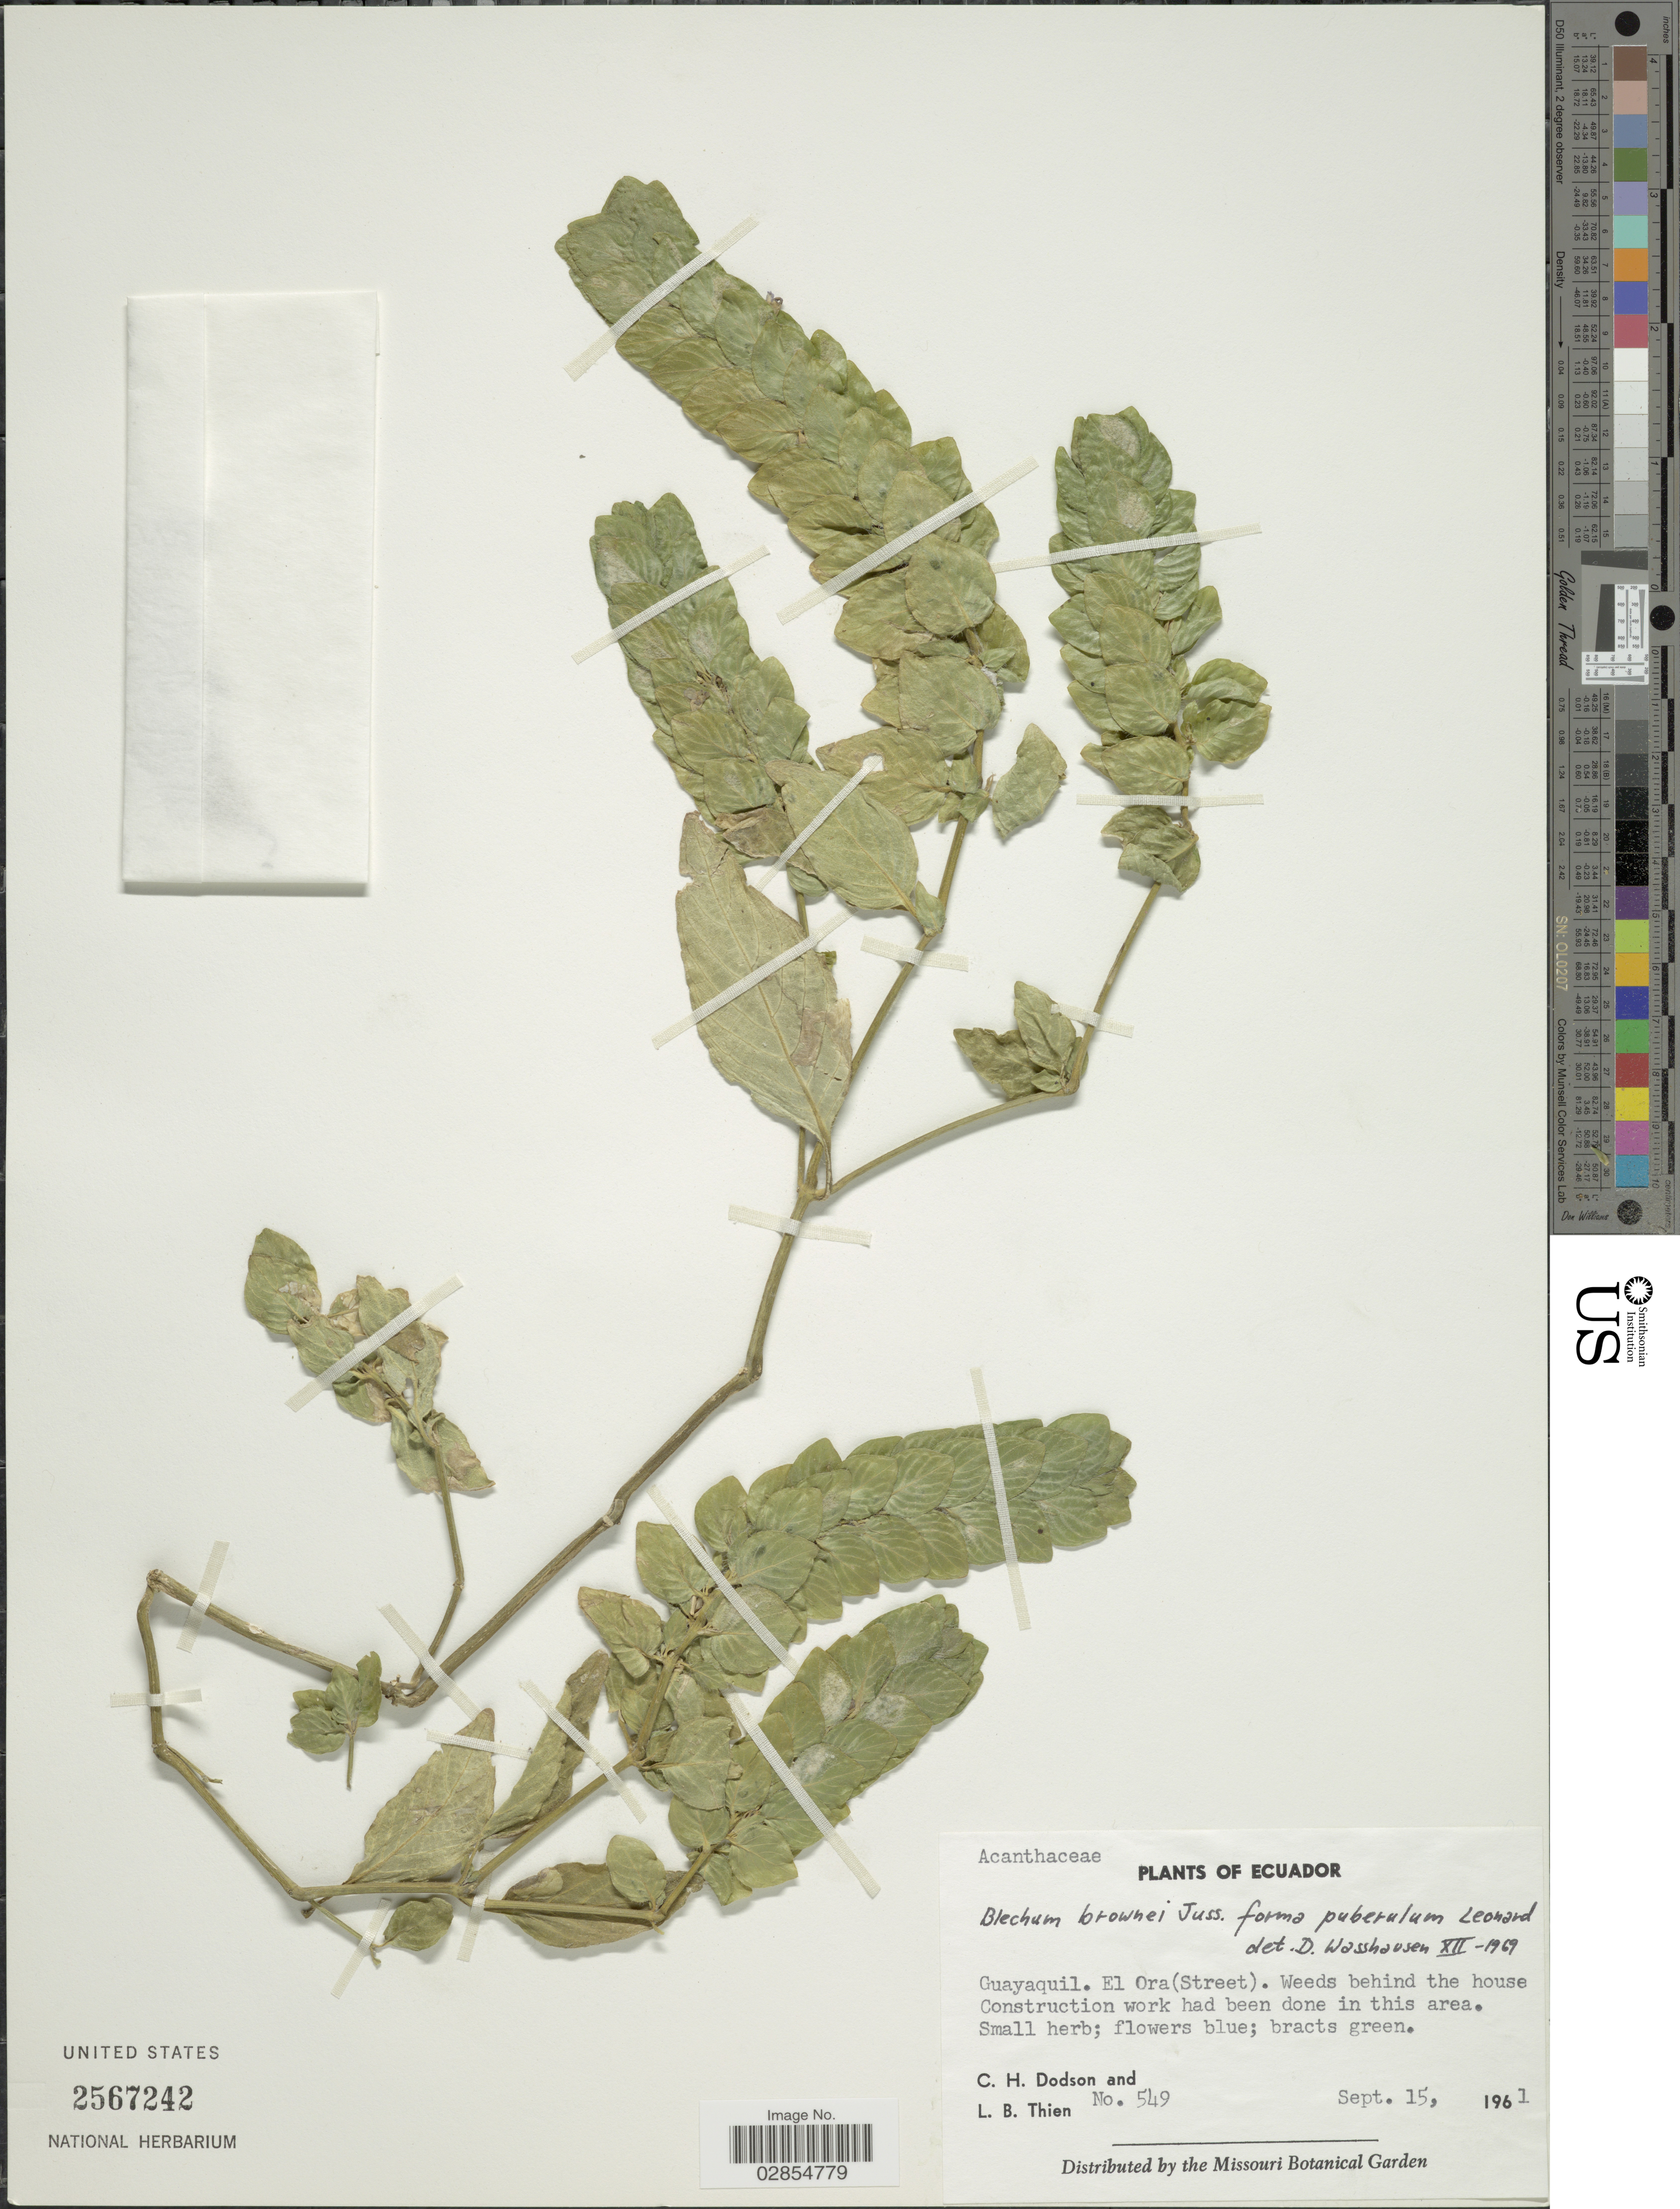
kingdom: Plantae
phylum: Tracheophyta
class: Magnoliopsida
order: Lamiales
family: Acanthaceae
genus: Blechum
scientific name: Blechum brownei f. puberulum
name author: Leonard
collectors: C. H. Dodson & L. Thien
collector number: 549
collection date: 1961-09-15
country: Ecuador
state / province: Guayas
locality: Guayaquil. El Ora (Street). Weeds behind the house Construction work had been done in this area.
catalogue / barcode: US 2567242